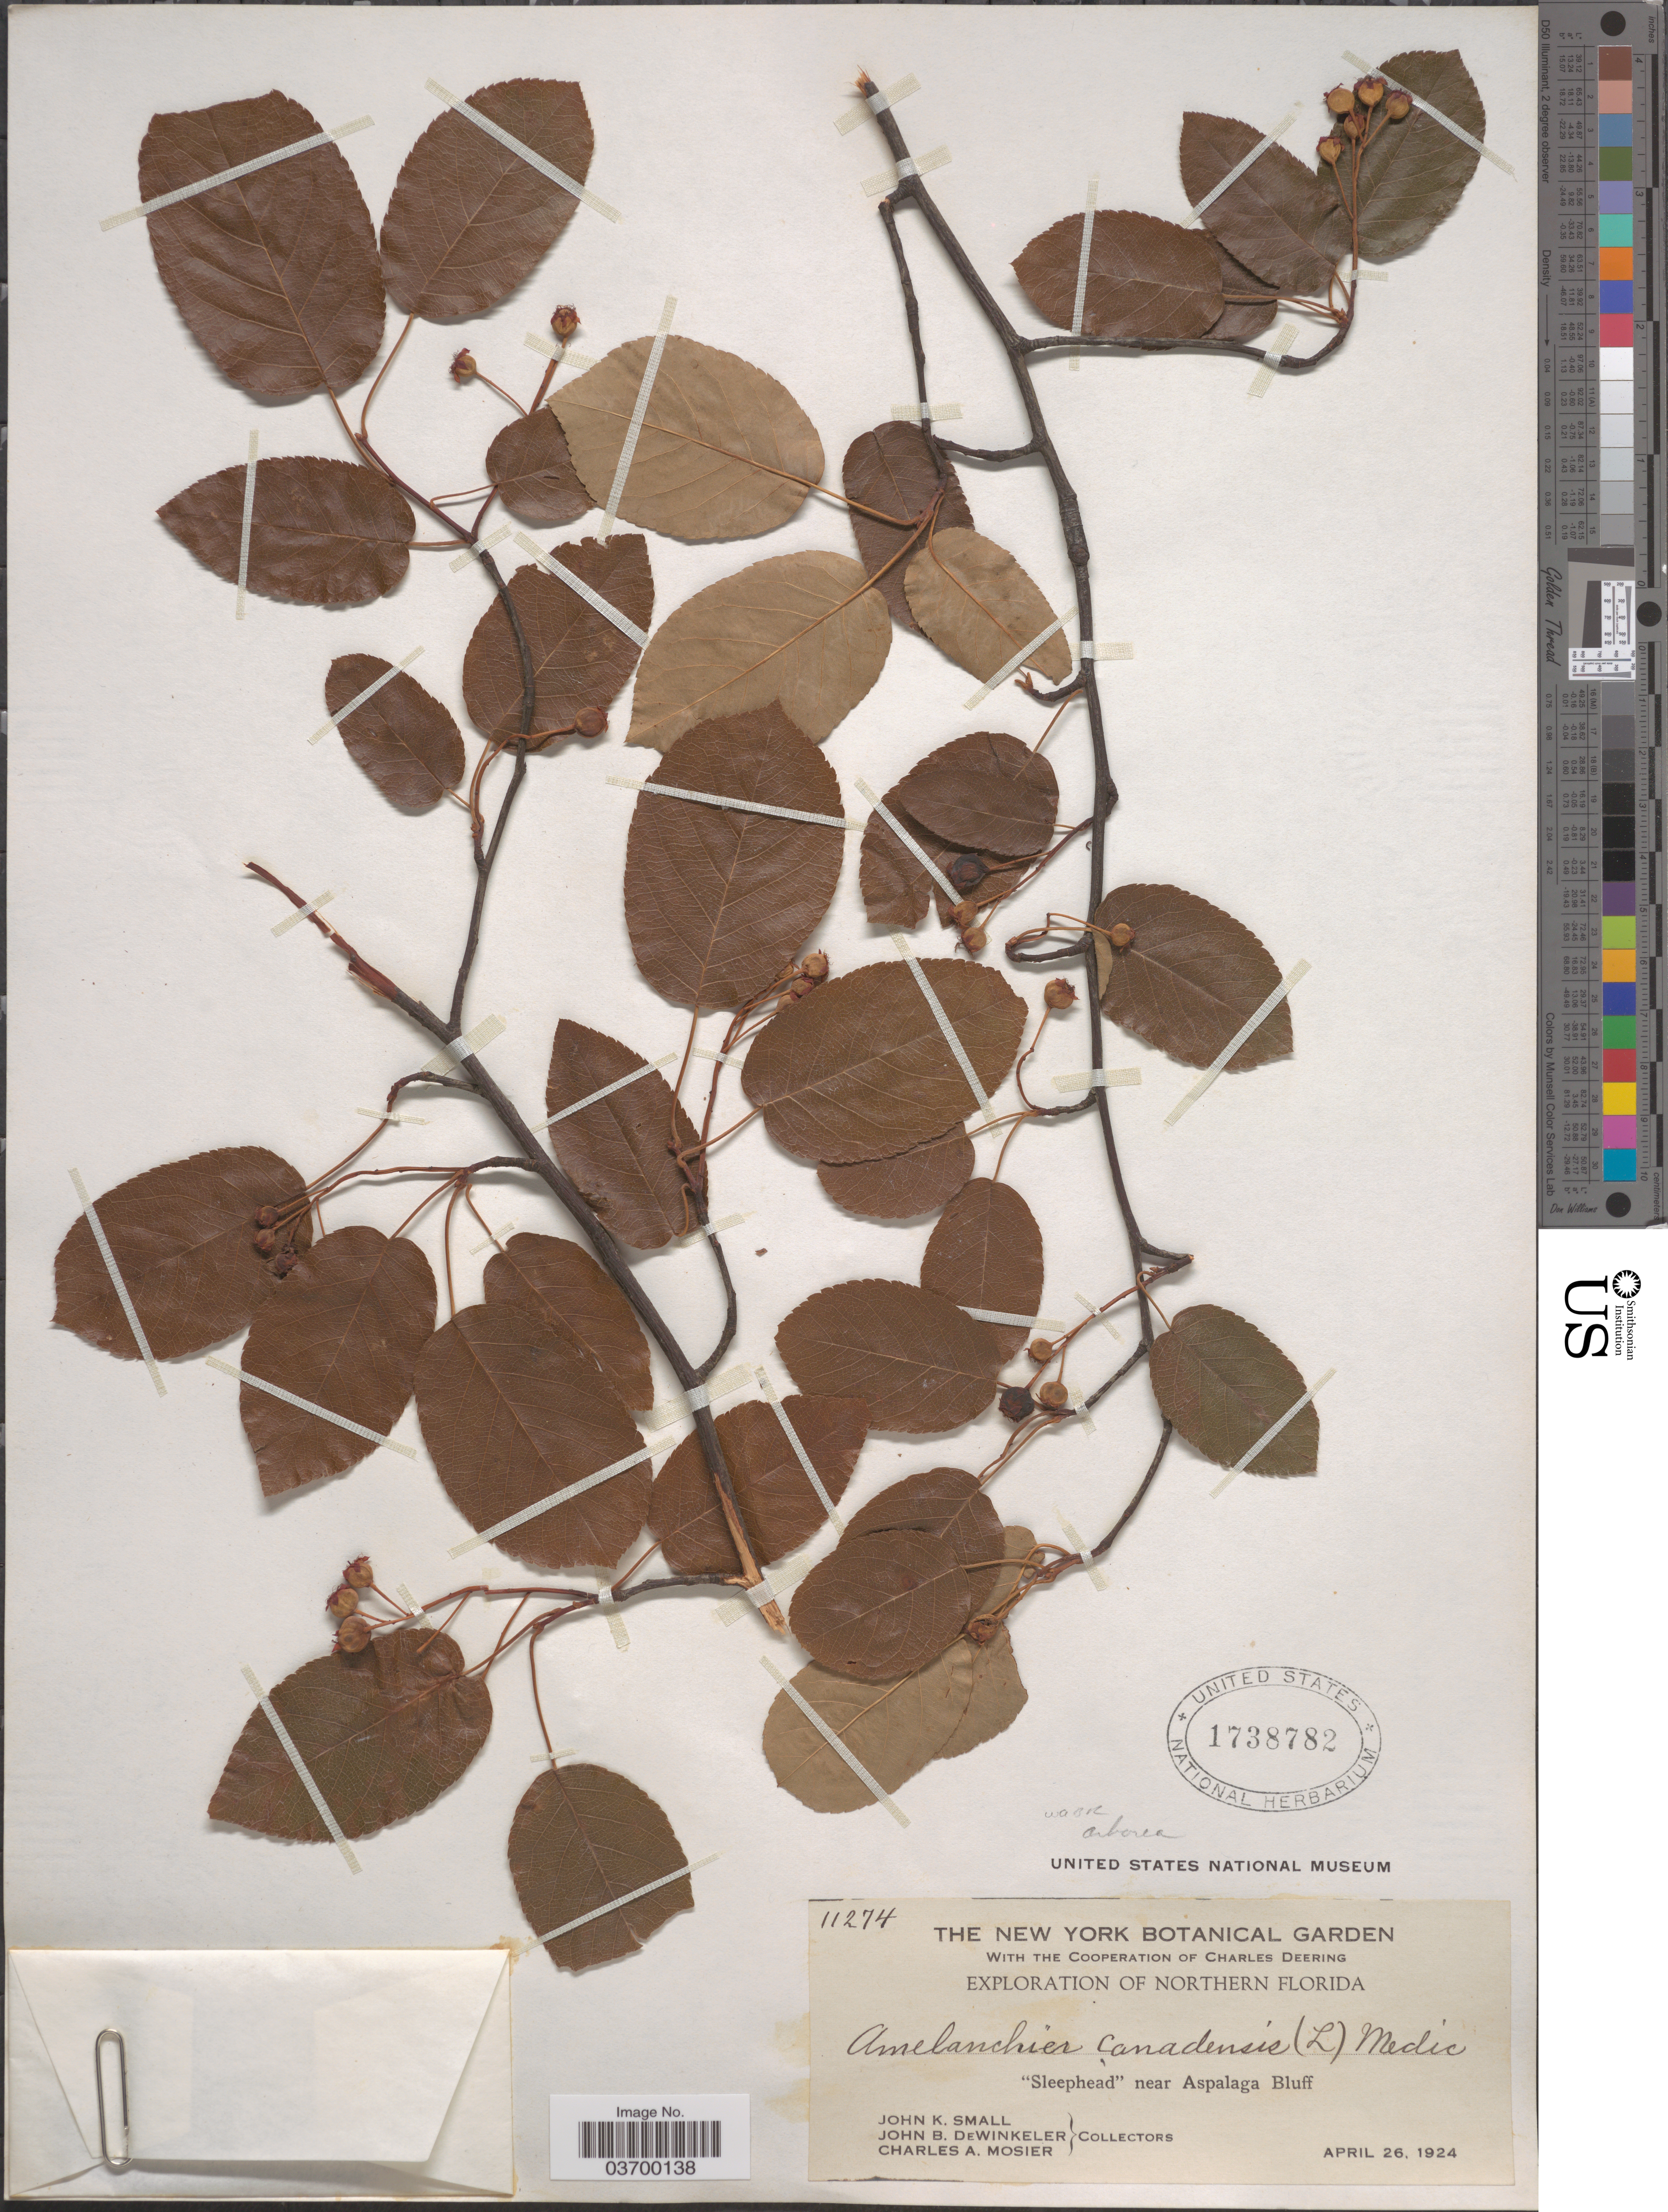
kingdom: Plantae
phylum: Tracheophyta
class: Magnoliopsida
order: Rosales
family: Rosaceae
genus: Amelanchier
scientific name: Amelanchier arborea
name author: (F. Michx.) Fernald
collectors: J. K. Small, J. B. Dewinkeler & C. A. Mosier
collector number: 11274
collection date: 1924-04-26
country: United States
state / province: Florida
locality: Northern Florida. "Sleephead" near Aspalaga Bluff.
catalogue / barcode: US 1738782